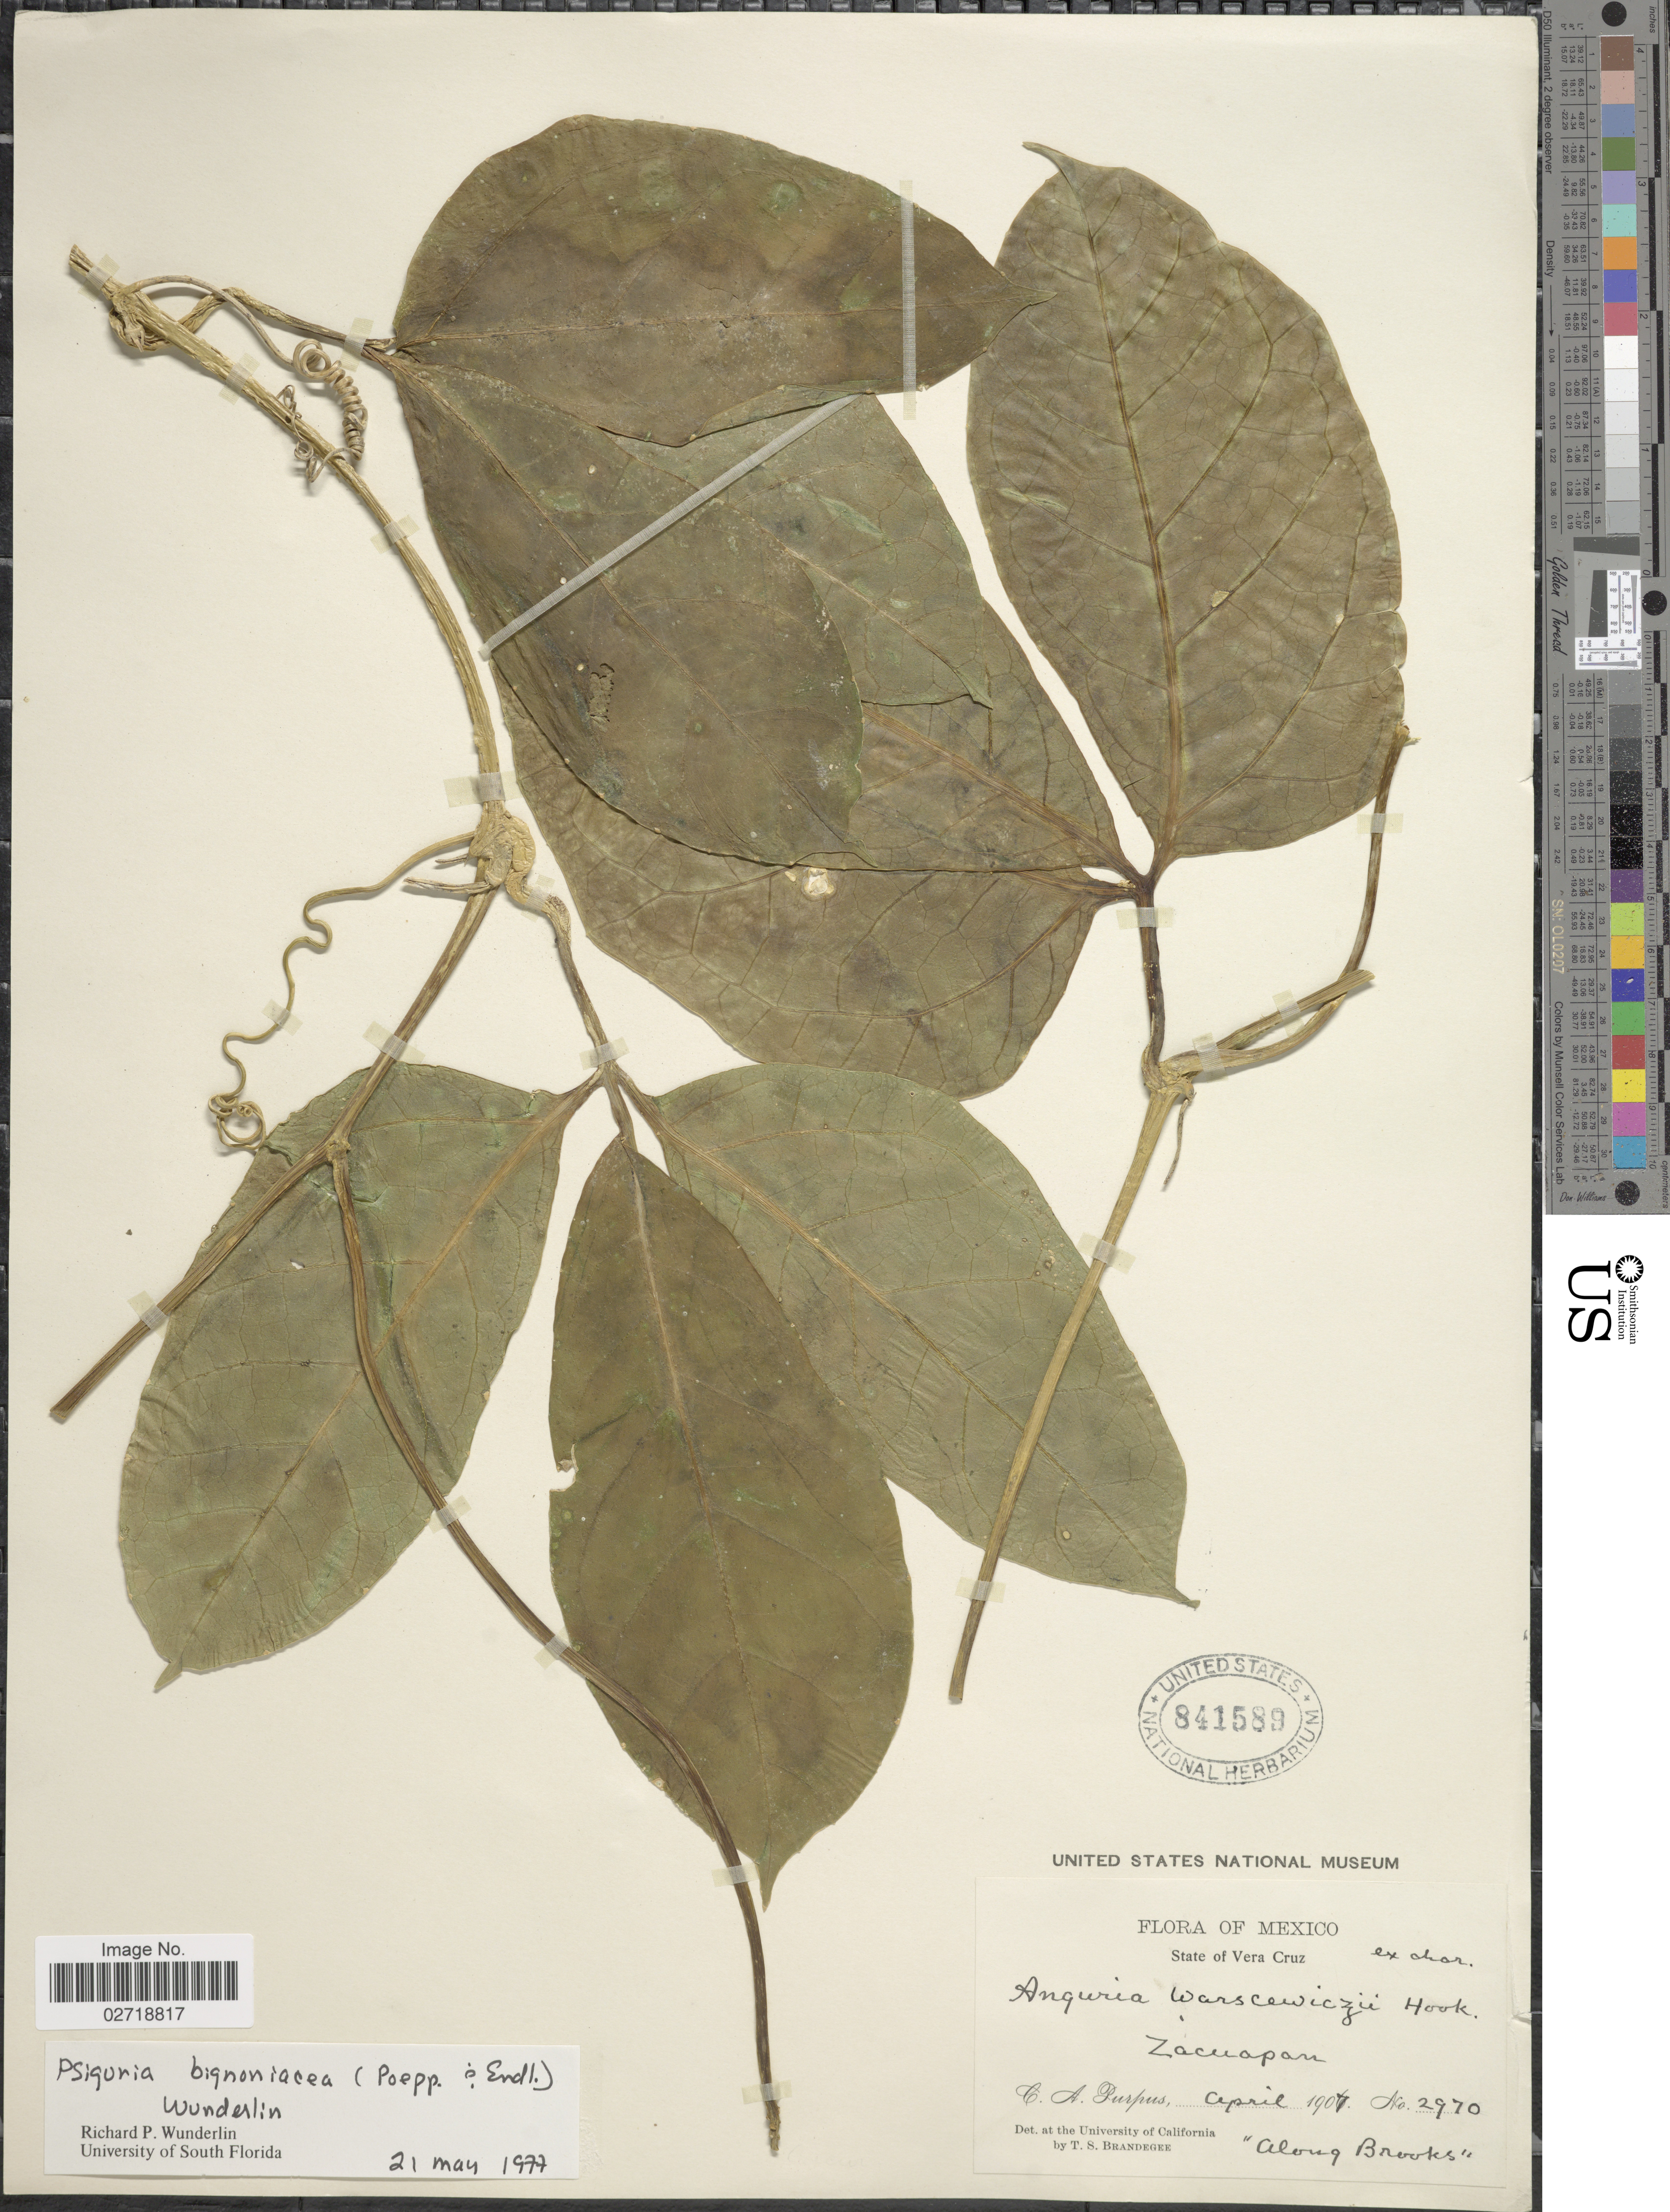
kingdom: Plantae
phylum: Tracheophyta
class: Magnoliopsida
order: Cucurbitales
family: Cucurbitaceae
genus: Psiguria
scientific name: Psiguria triphylla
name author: (Miq.) C. Jeffrey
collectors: C. A. Purpus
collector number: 2970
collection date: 1907-04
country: Mexico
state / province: Veracruz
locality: State of Vera Cruz. Zacuapan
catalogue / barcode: US 841589